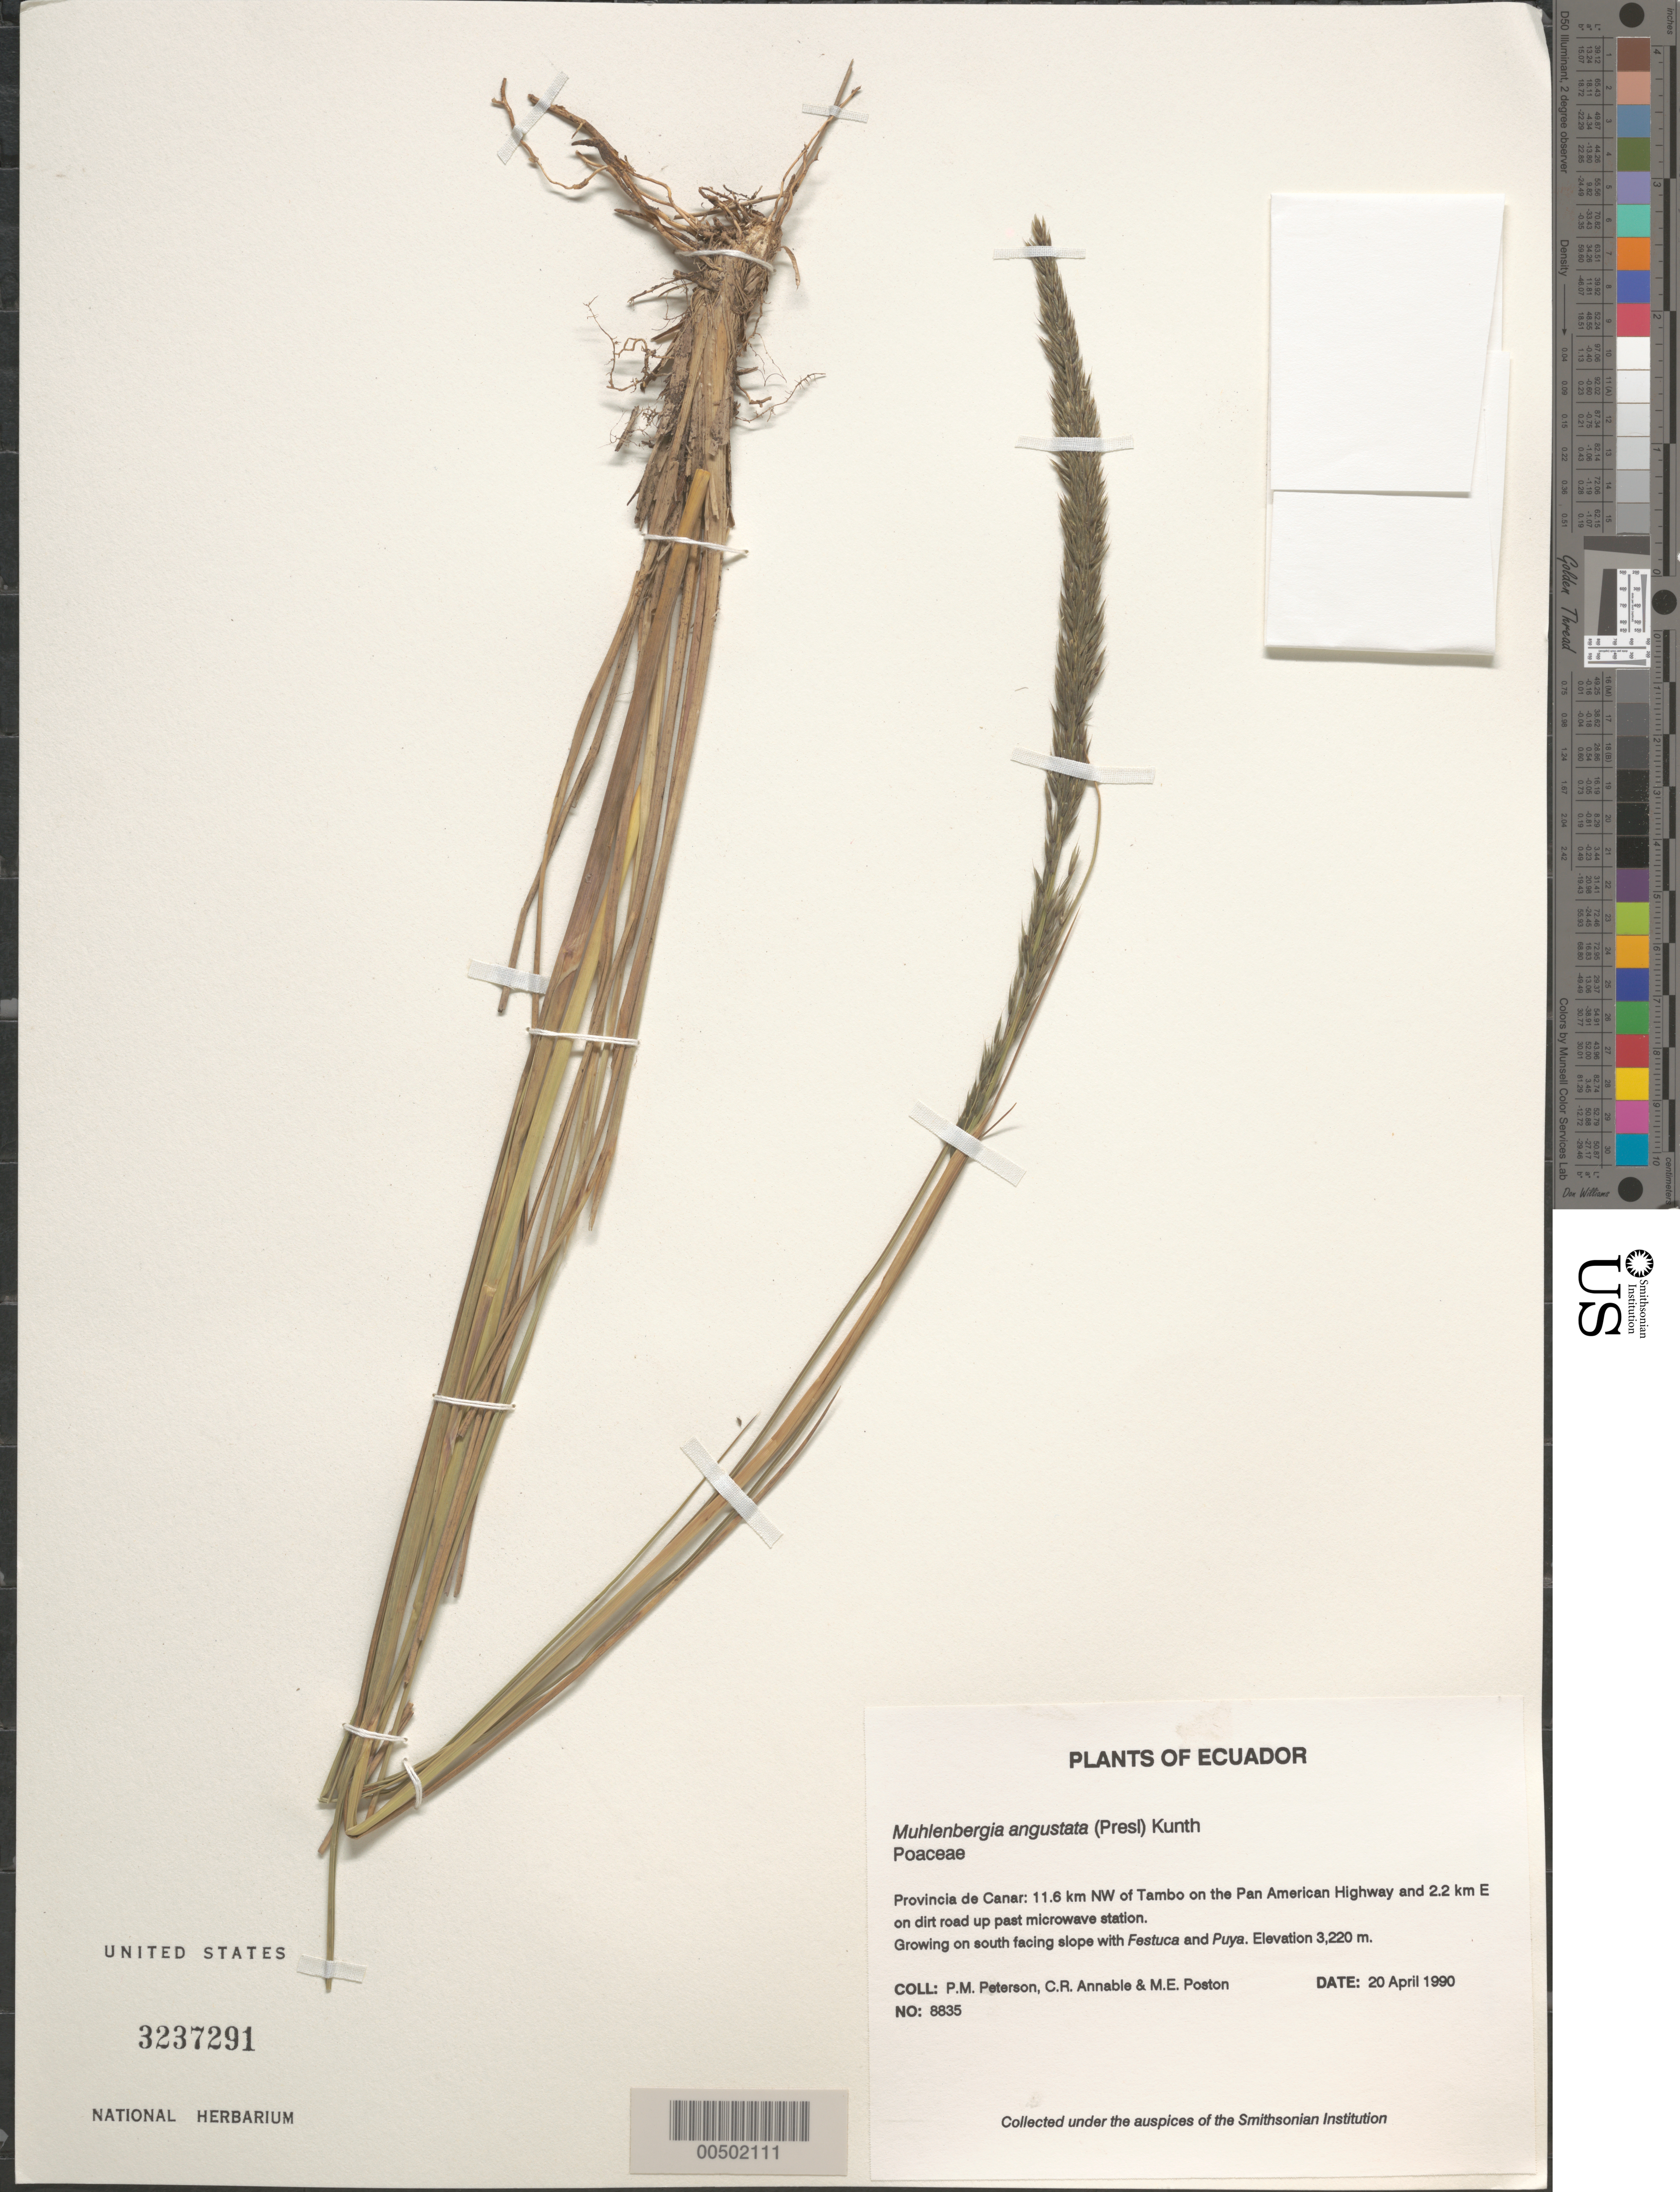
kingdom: Plantae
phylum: Tracheophyta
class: Liliopsida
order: Poales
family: Poaceae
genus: Muhlenbergia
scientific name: Muhlenbergia coerulea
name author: (Griseb.) Mez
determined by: Peterson, Paul M., (BOT), Smithsonian Institution - National Museum of Natural History (UNITED STATES)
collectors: P. M. Peterson, C. R. Annable & M. Poston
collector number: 08835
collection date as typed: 20 Apr 1990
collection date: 1990-04-20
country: Ecuador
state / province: Cañar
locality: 11.6 km NW ofTambo on the Pan American Highway and 2.2 km E on dirt road up past microwave station.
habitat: Growing on south facing slope with Festuca and Puya.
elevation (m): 3220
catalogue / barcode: US 3237291